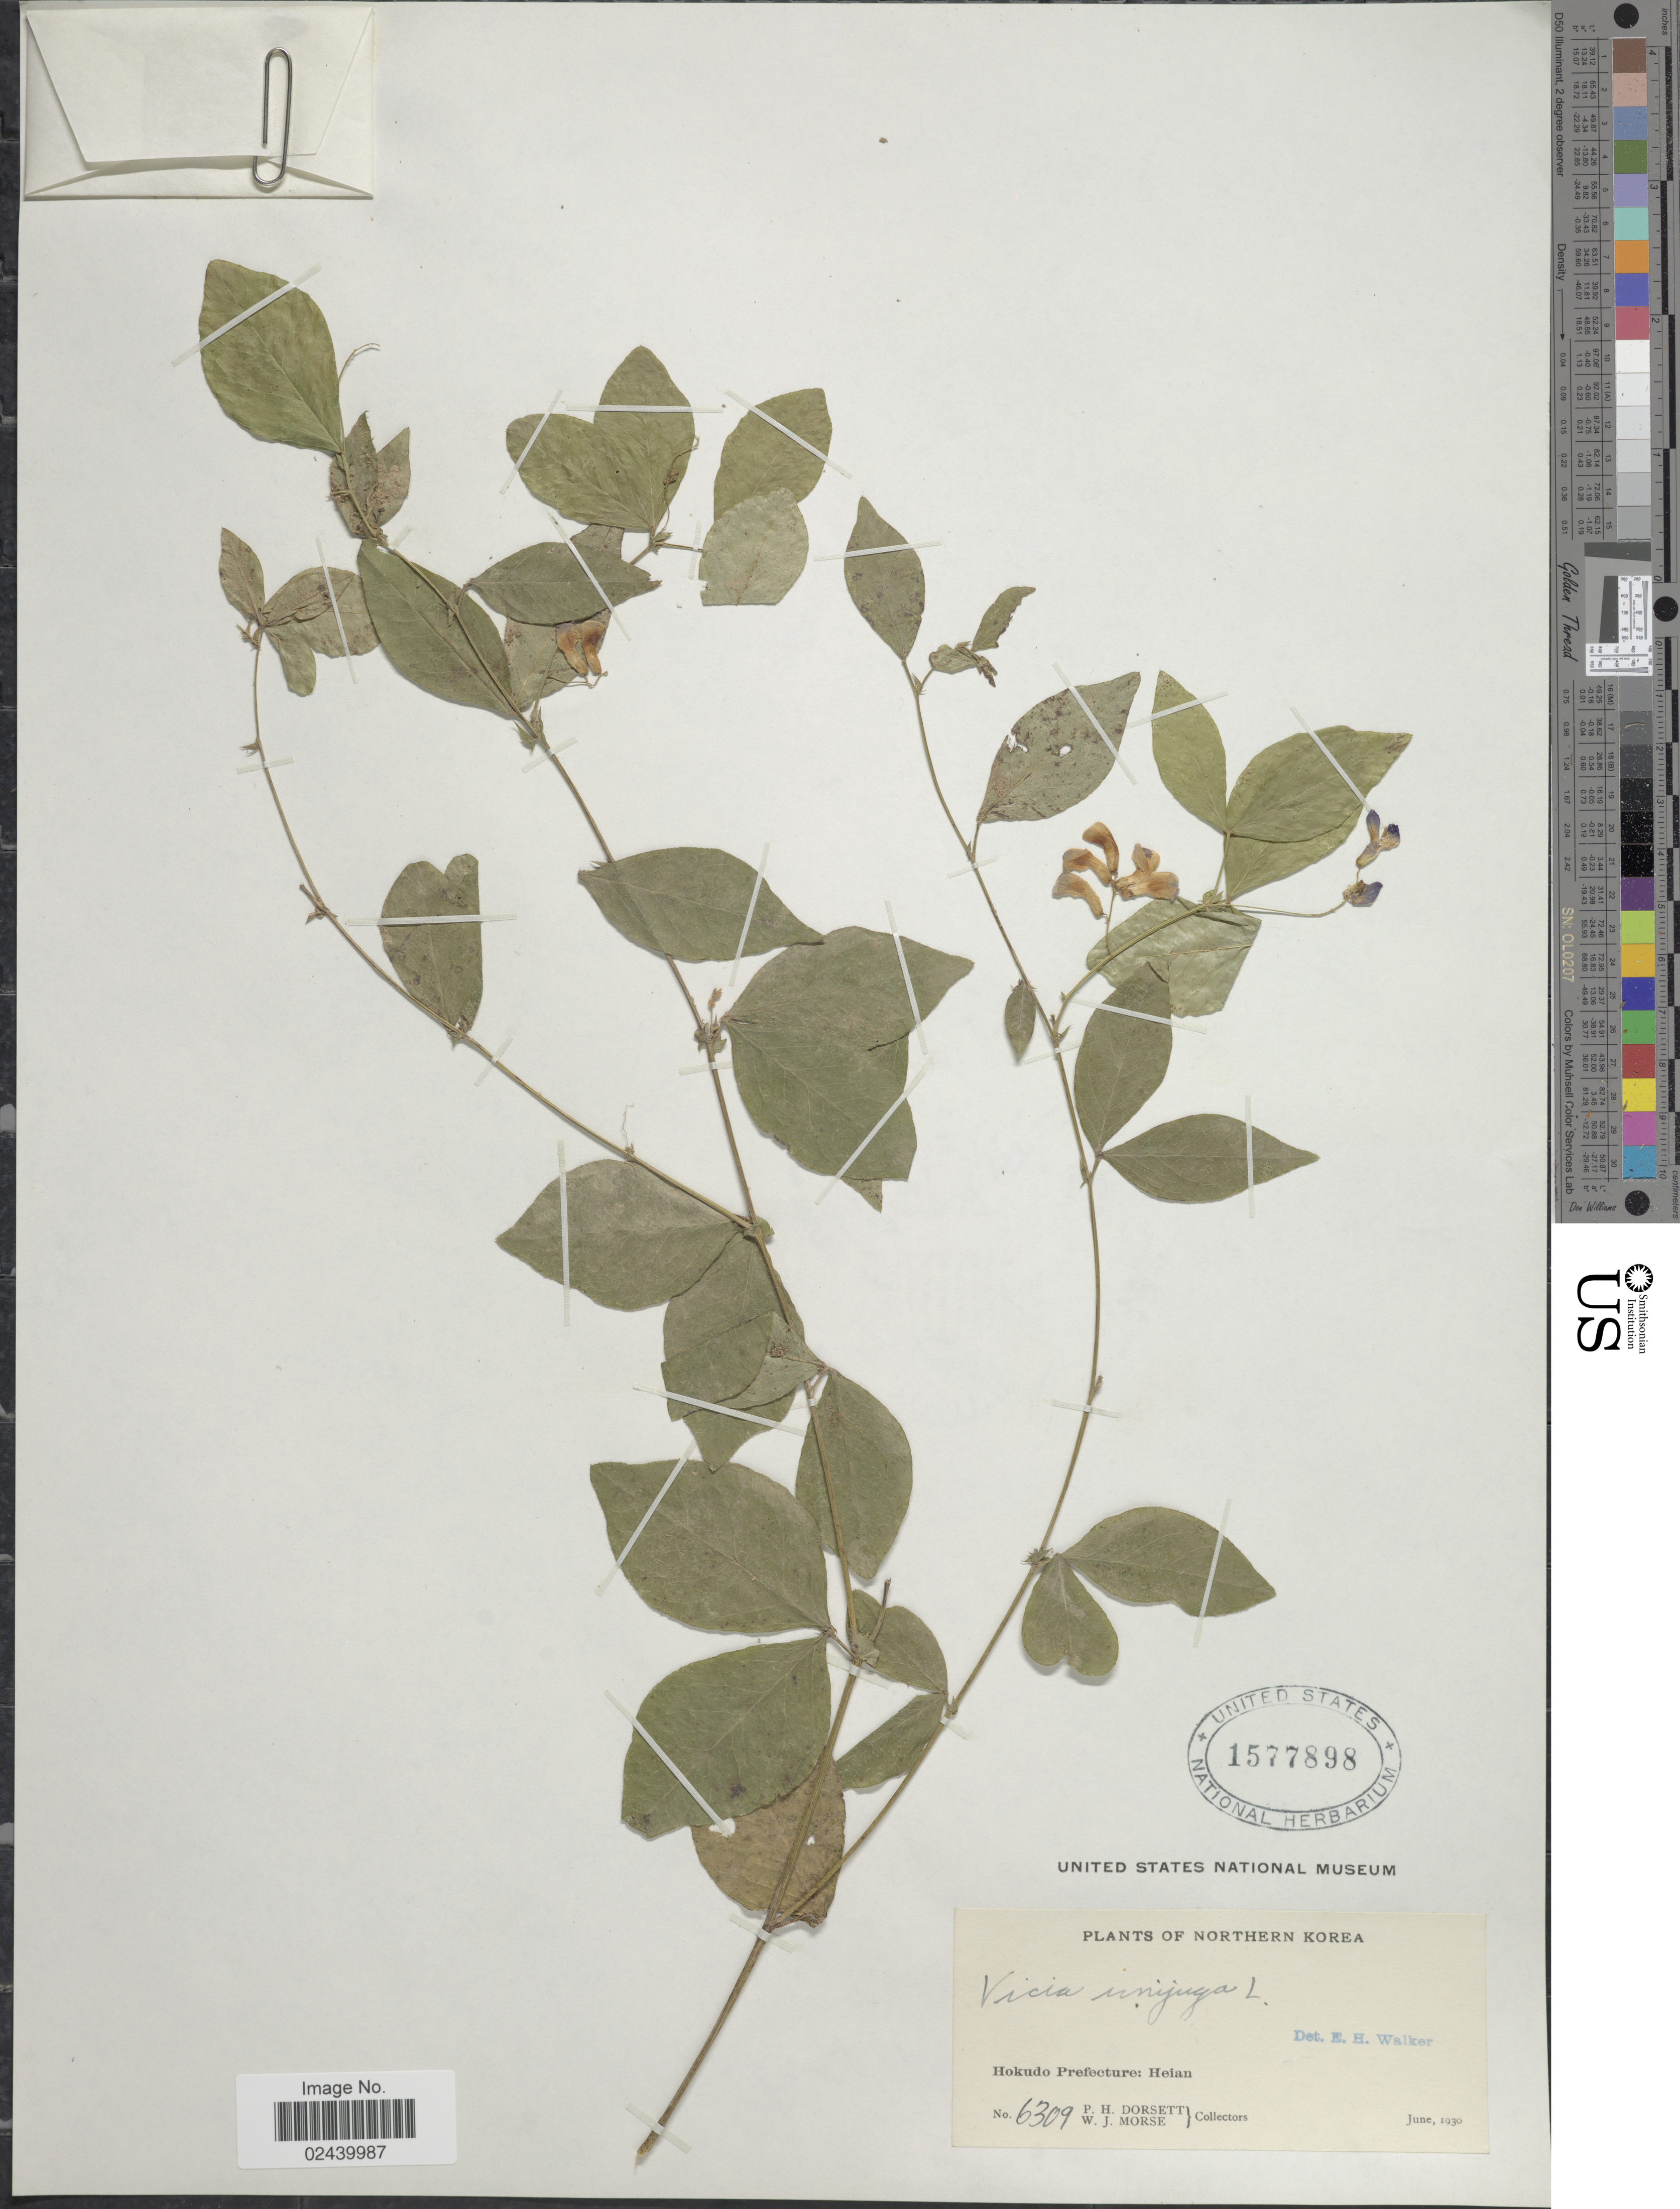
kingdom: Plantae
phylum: Tracheophyta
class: Magnoliopsida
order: Fabales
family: Fabaceae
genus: Vicia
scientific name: Vicia unijuga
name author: A. Braun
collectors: P. H. Dorsett & W. J. Morse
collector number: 6309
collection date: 1930-06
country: North Korea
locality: Northern Korea, Hokudo Prefecture: Heian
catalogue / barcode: US 1577898